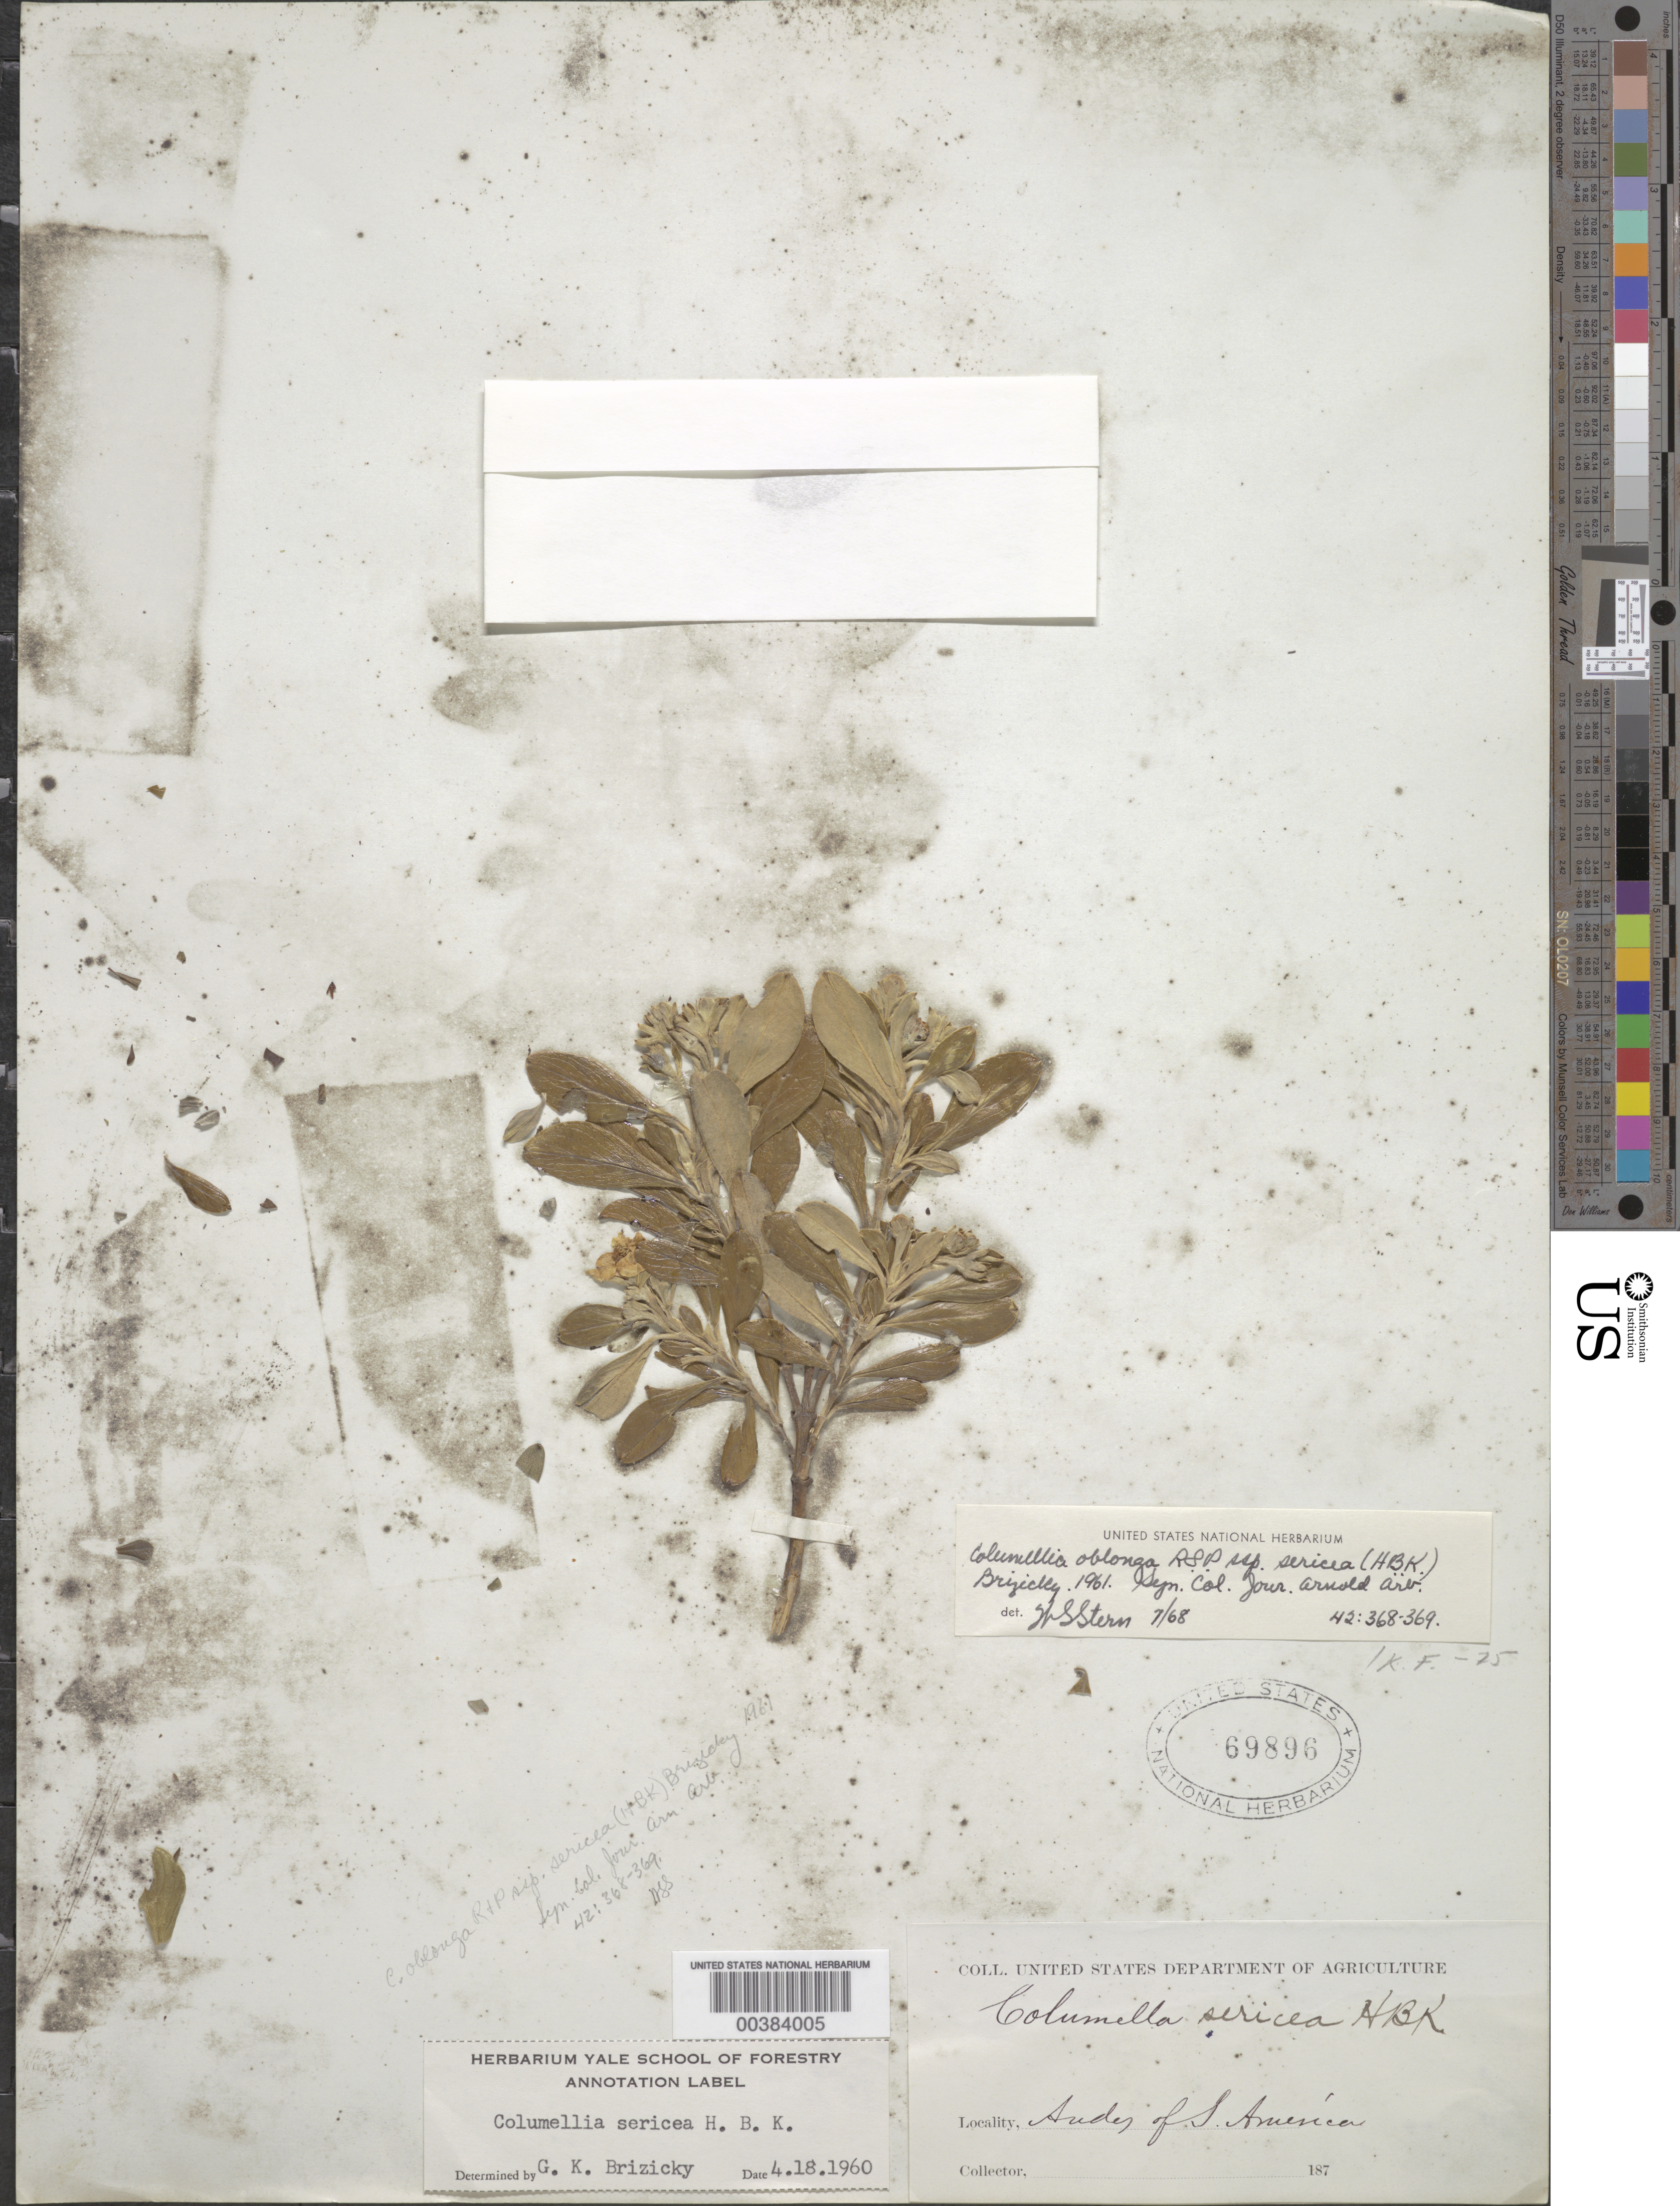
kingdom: Plantae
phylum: Tracheophyta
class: Magnoliopsida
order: Bruniales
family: Columelliaceae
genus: Columellia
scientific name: Columellia oblonga subsp. sericea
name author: (Kunth) Brizicky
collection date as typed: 187-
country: Germany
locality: Gorgenthal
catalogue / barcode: US 69896